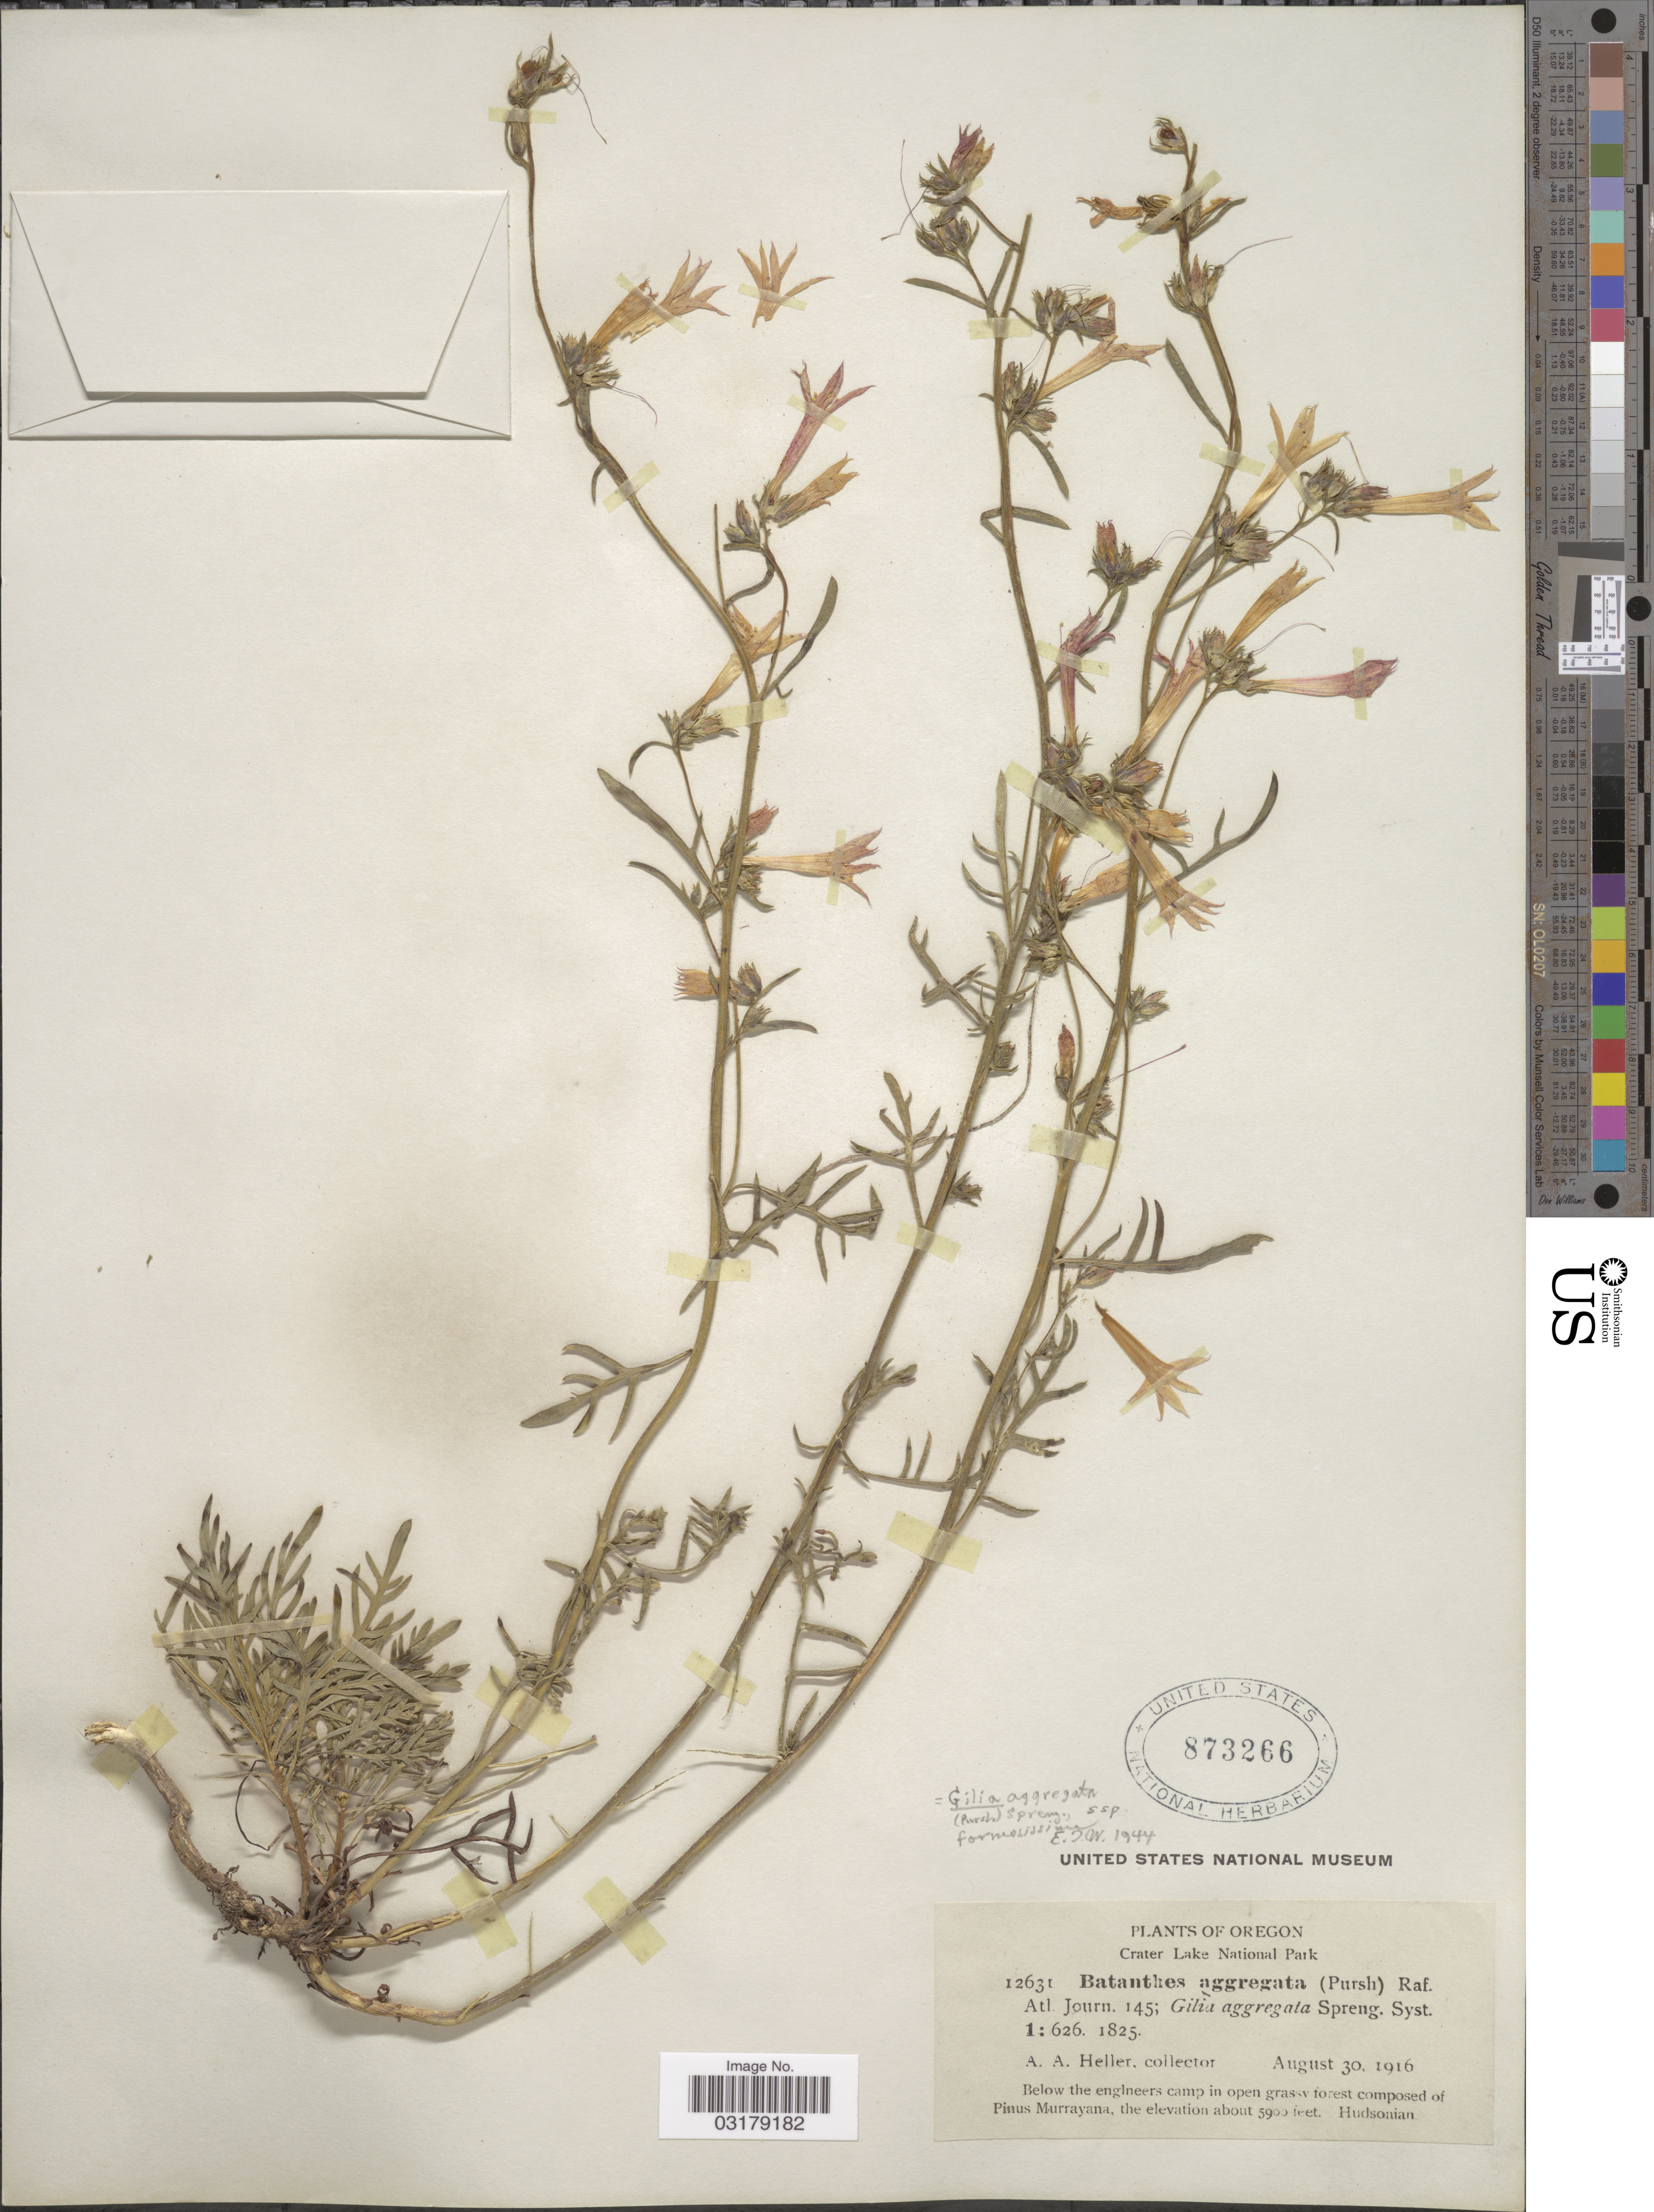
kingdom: Plantae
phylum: Tracheophyta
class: Magnoliopsida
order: Ericales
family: Polemoniaceae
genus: Ipomopsis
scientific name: Ipomopsis aggregata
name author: (Pursh) V.E. Grant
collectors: A. A. Heller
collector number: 12631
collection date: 1916-08-30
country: United States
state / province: Oregon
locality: Crater Lake National Park. Below the engineers camp in open grassy forest.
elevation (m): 1798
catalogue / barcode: US 873266